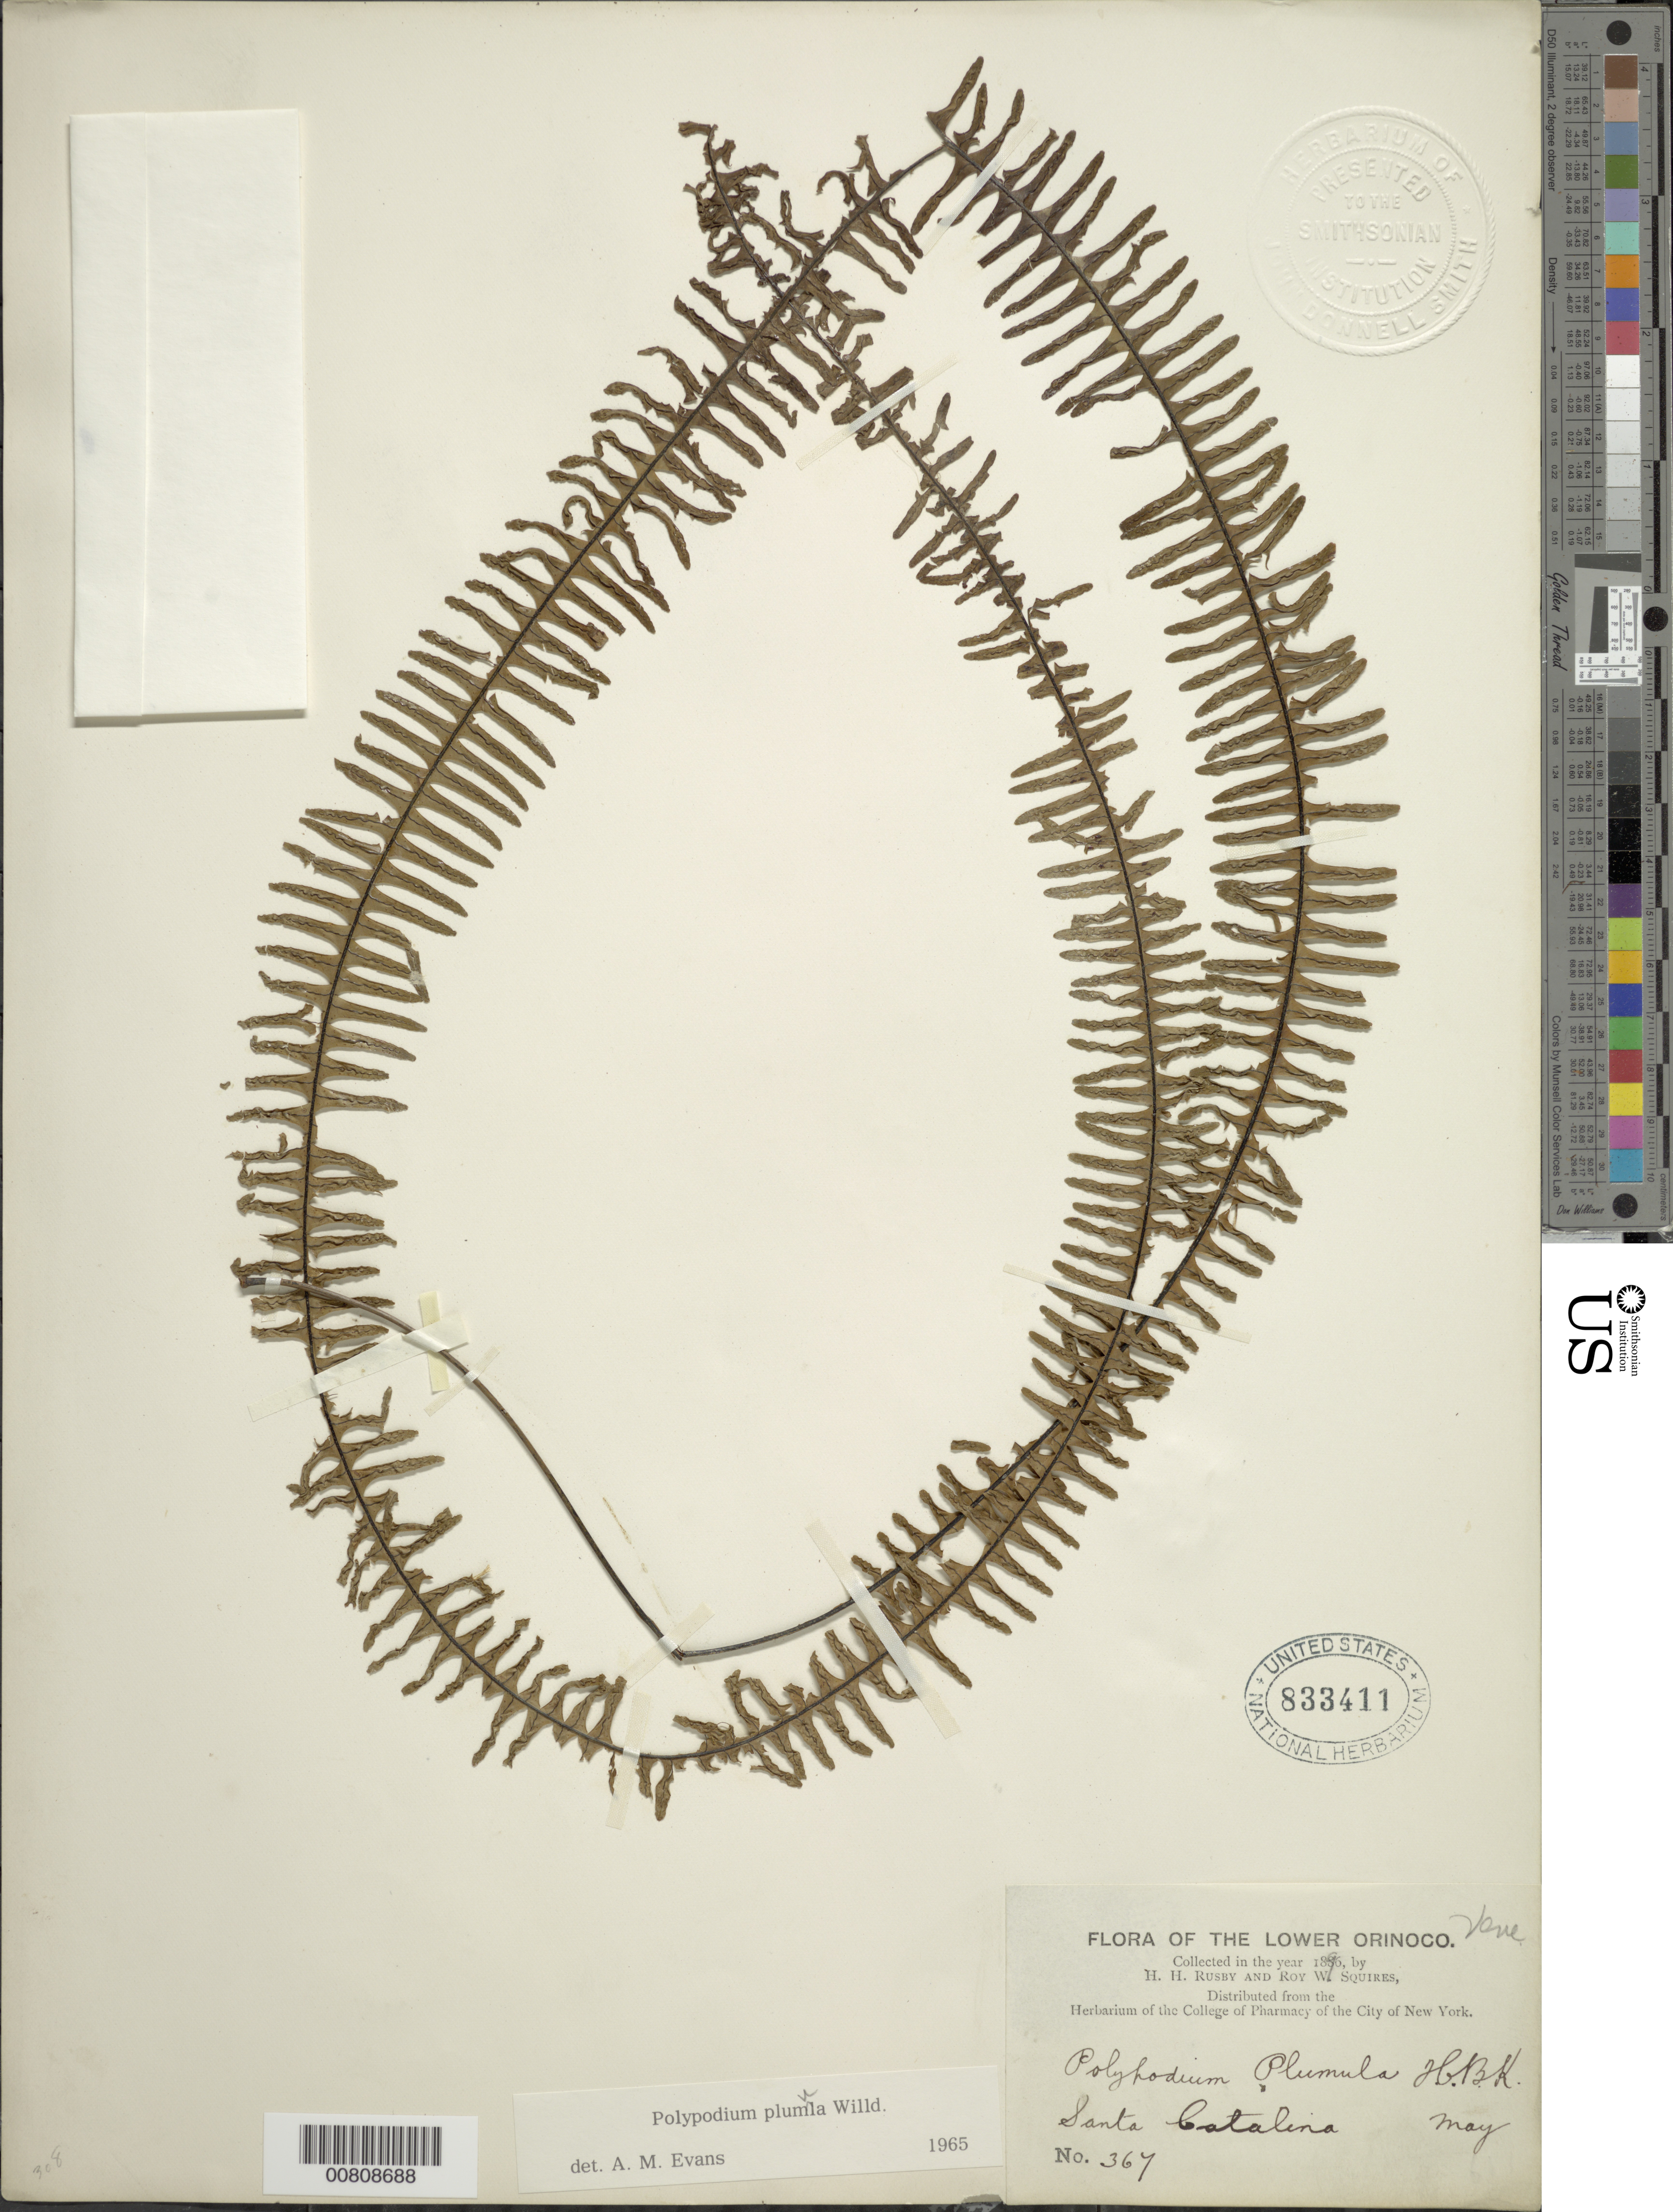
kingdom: Plantae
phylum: Tracheophyta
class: Polypodiopsida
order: Polypodiales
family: Polypodiaceae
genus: Pecluma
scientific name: Pecluma plumula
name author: (Humb. & Bonpl. ex Willd.) M.G. Price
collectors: H. H. Rusby & R. Squires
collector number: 367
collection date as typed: May 1896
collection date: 1896-05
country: Venezuela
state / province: Delta Amacuro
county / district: Tucupita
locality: Lower Orinoco, Santa Catalina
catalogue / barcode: US 833411